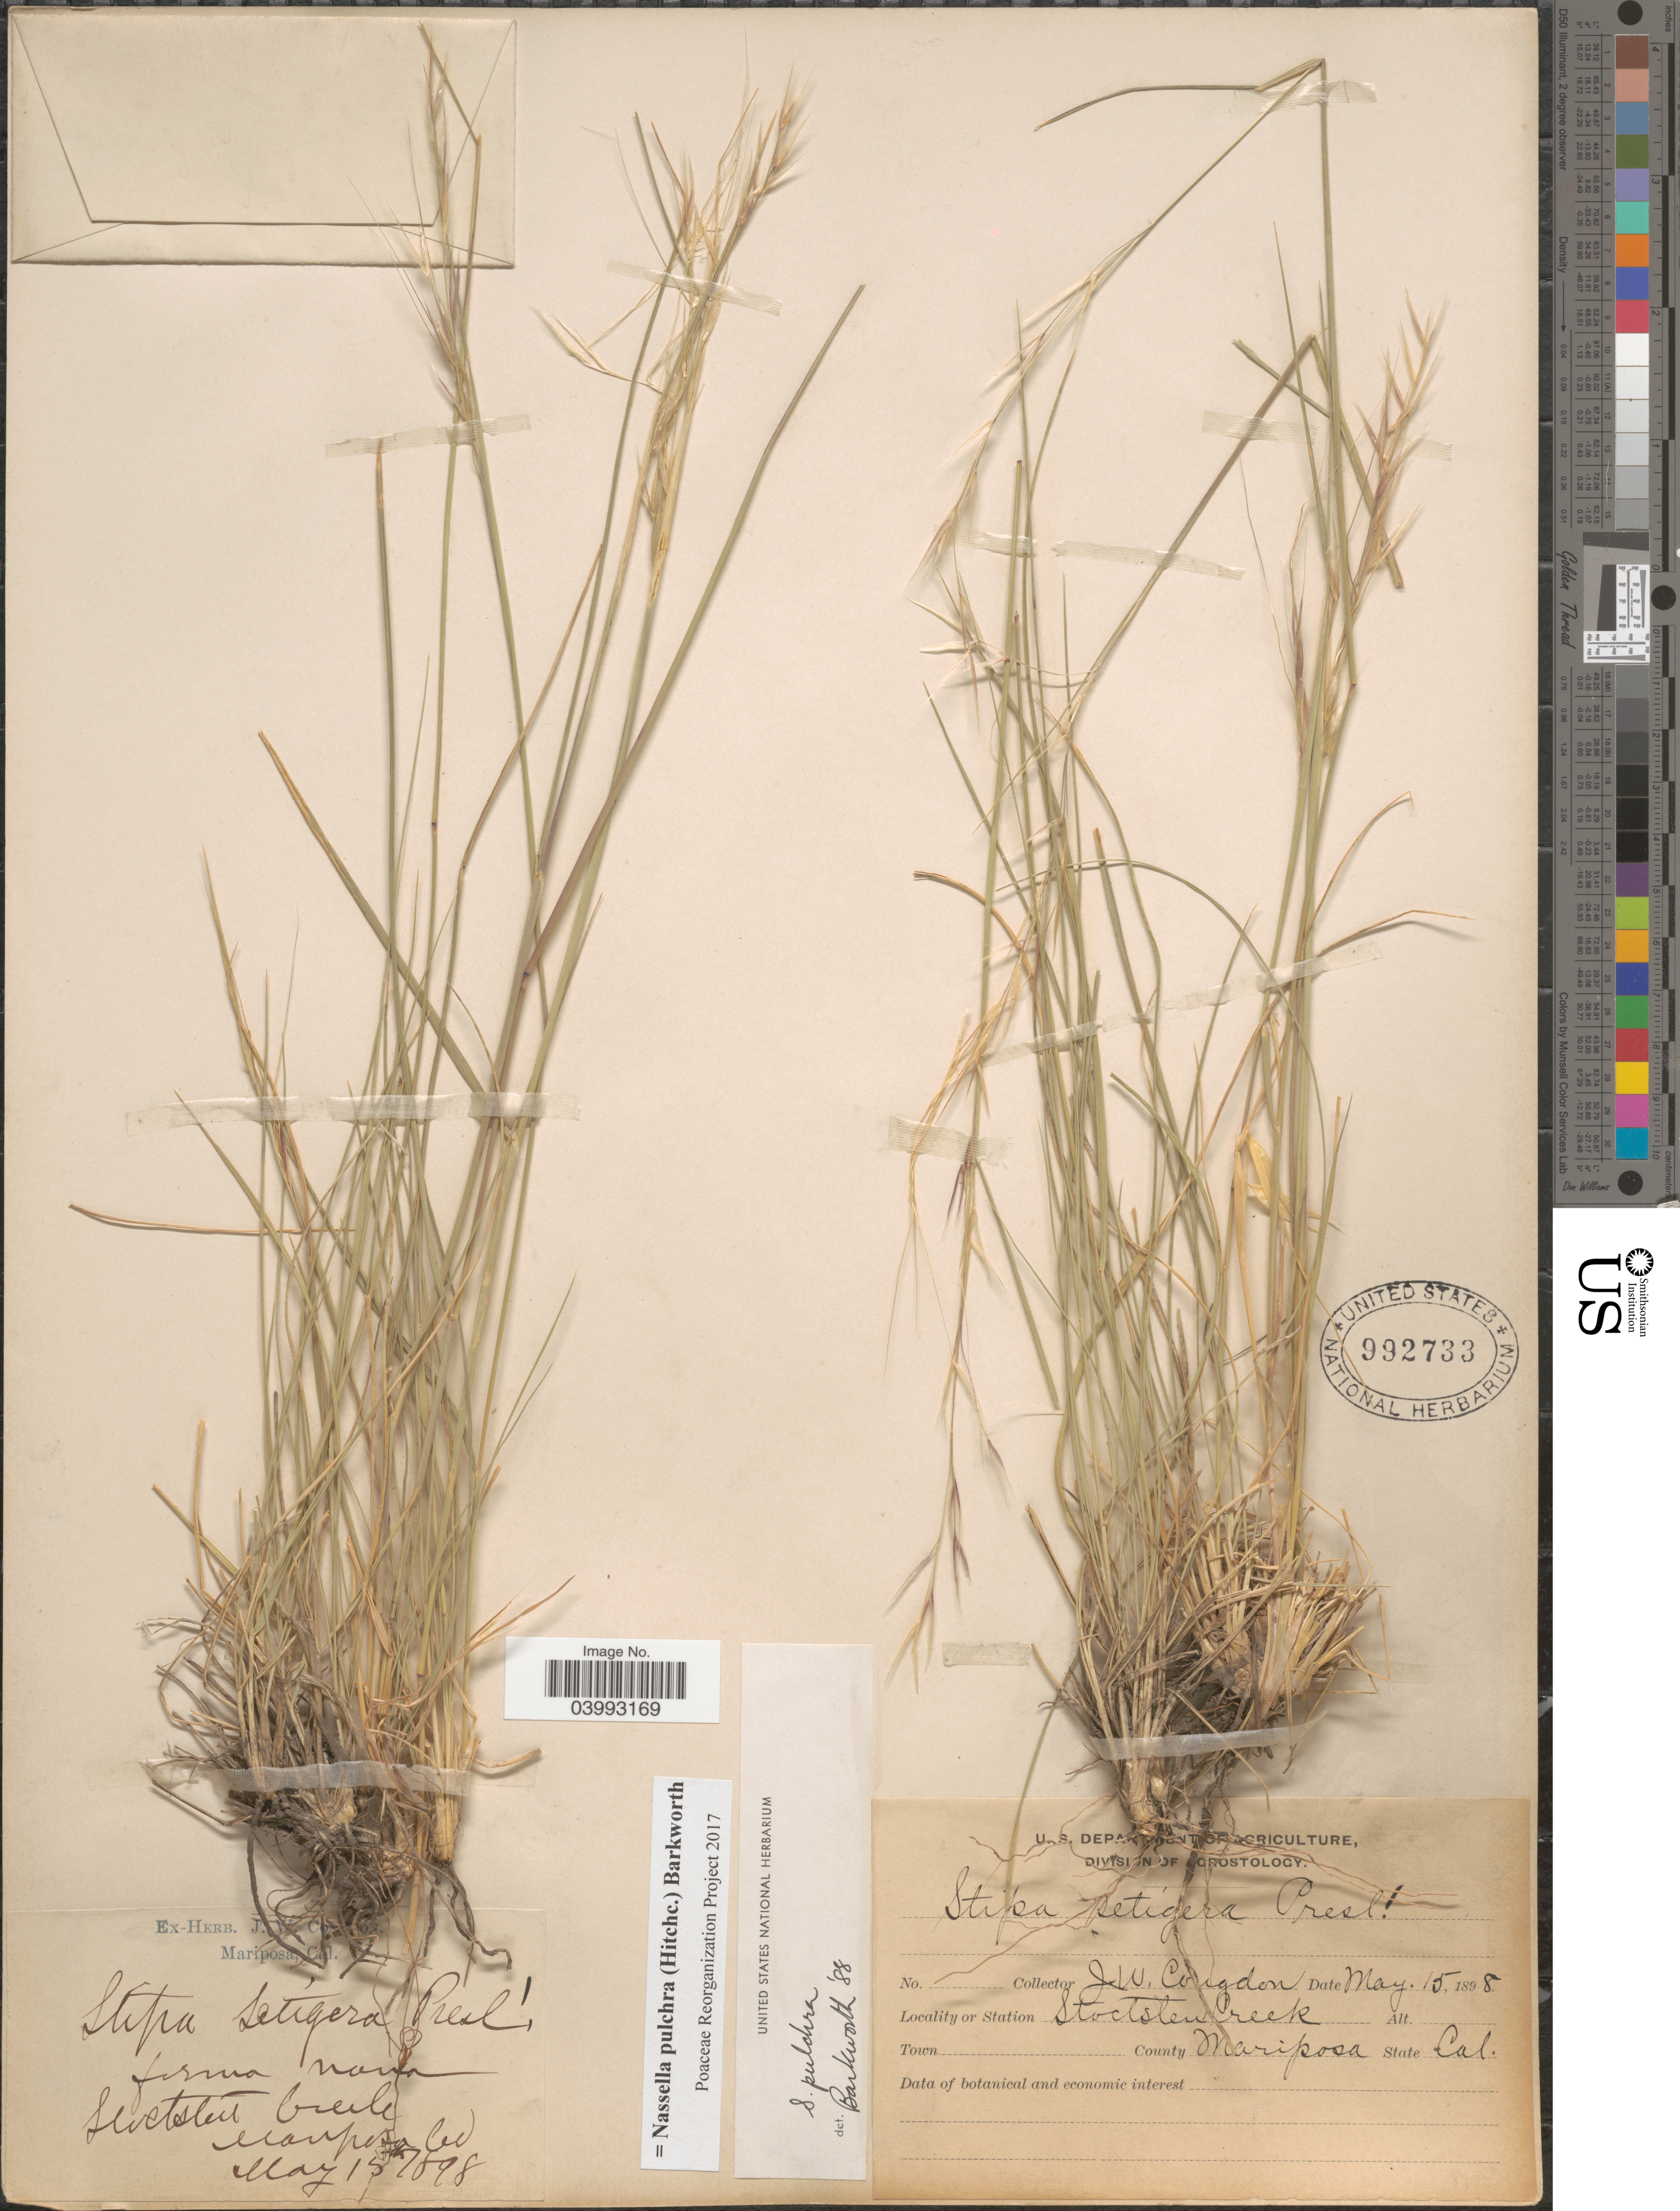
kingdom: Plantae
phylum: Tracheophyta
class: Liliopsida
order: Poales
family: Poaceae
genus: Nassella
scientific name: Nassella pulchra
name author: (Hitchc.) Barkworth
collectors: J. W. Congdon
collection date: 1898-05-15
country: United States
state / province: California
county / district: Mariposa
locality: Stockton Creek. County Mariposa.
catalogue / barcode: US 992733